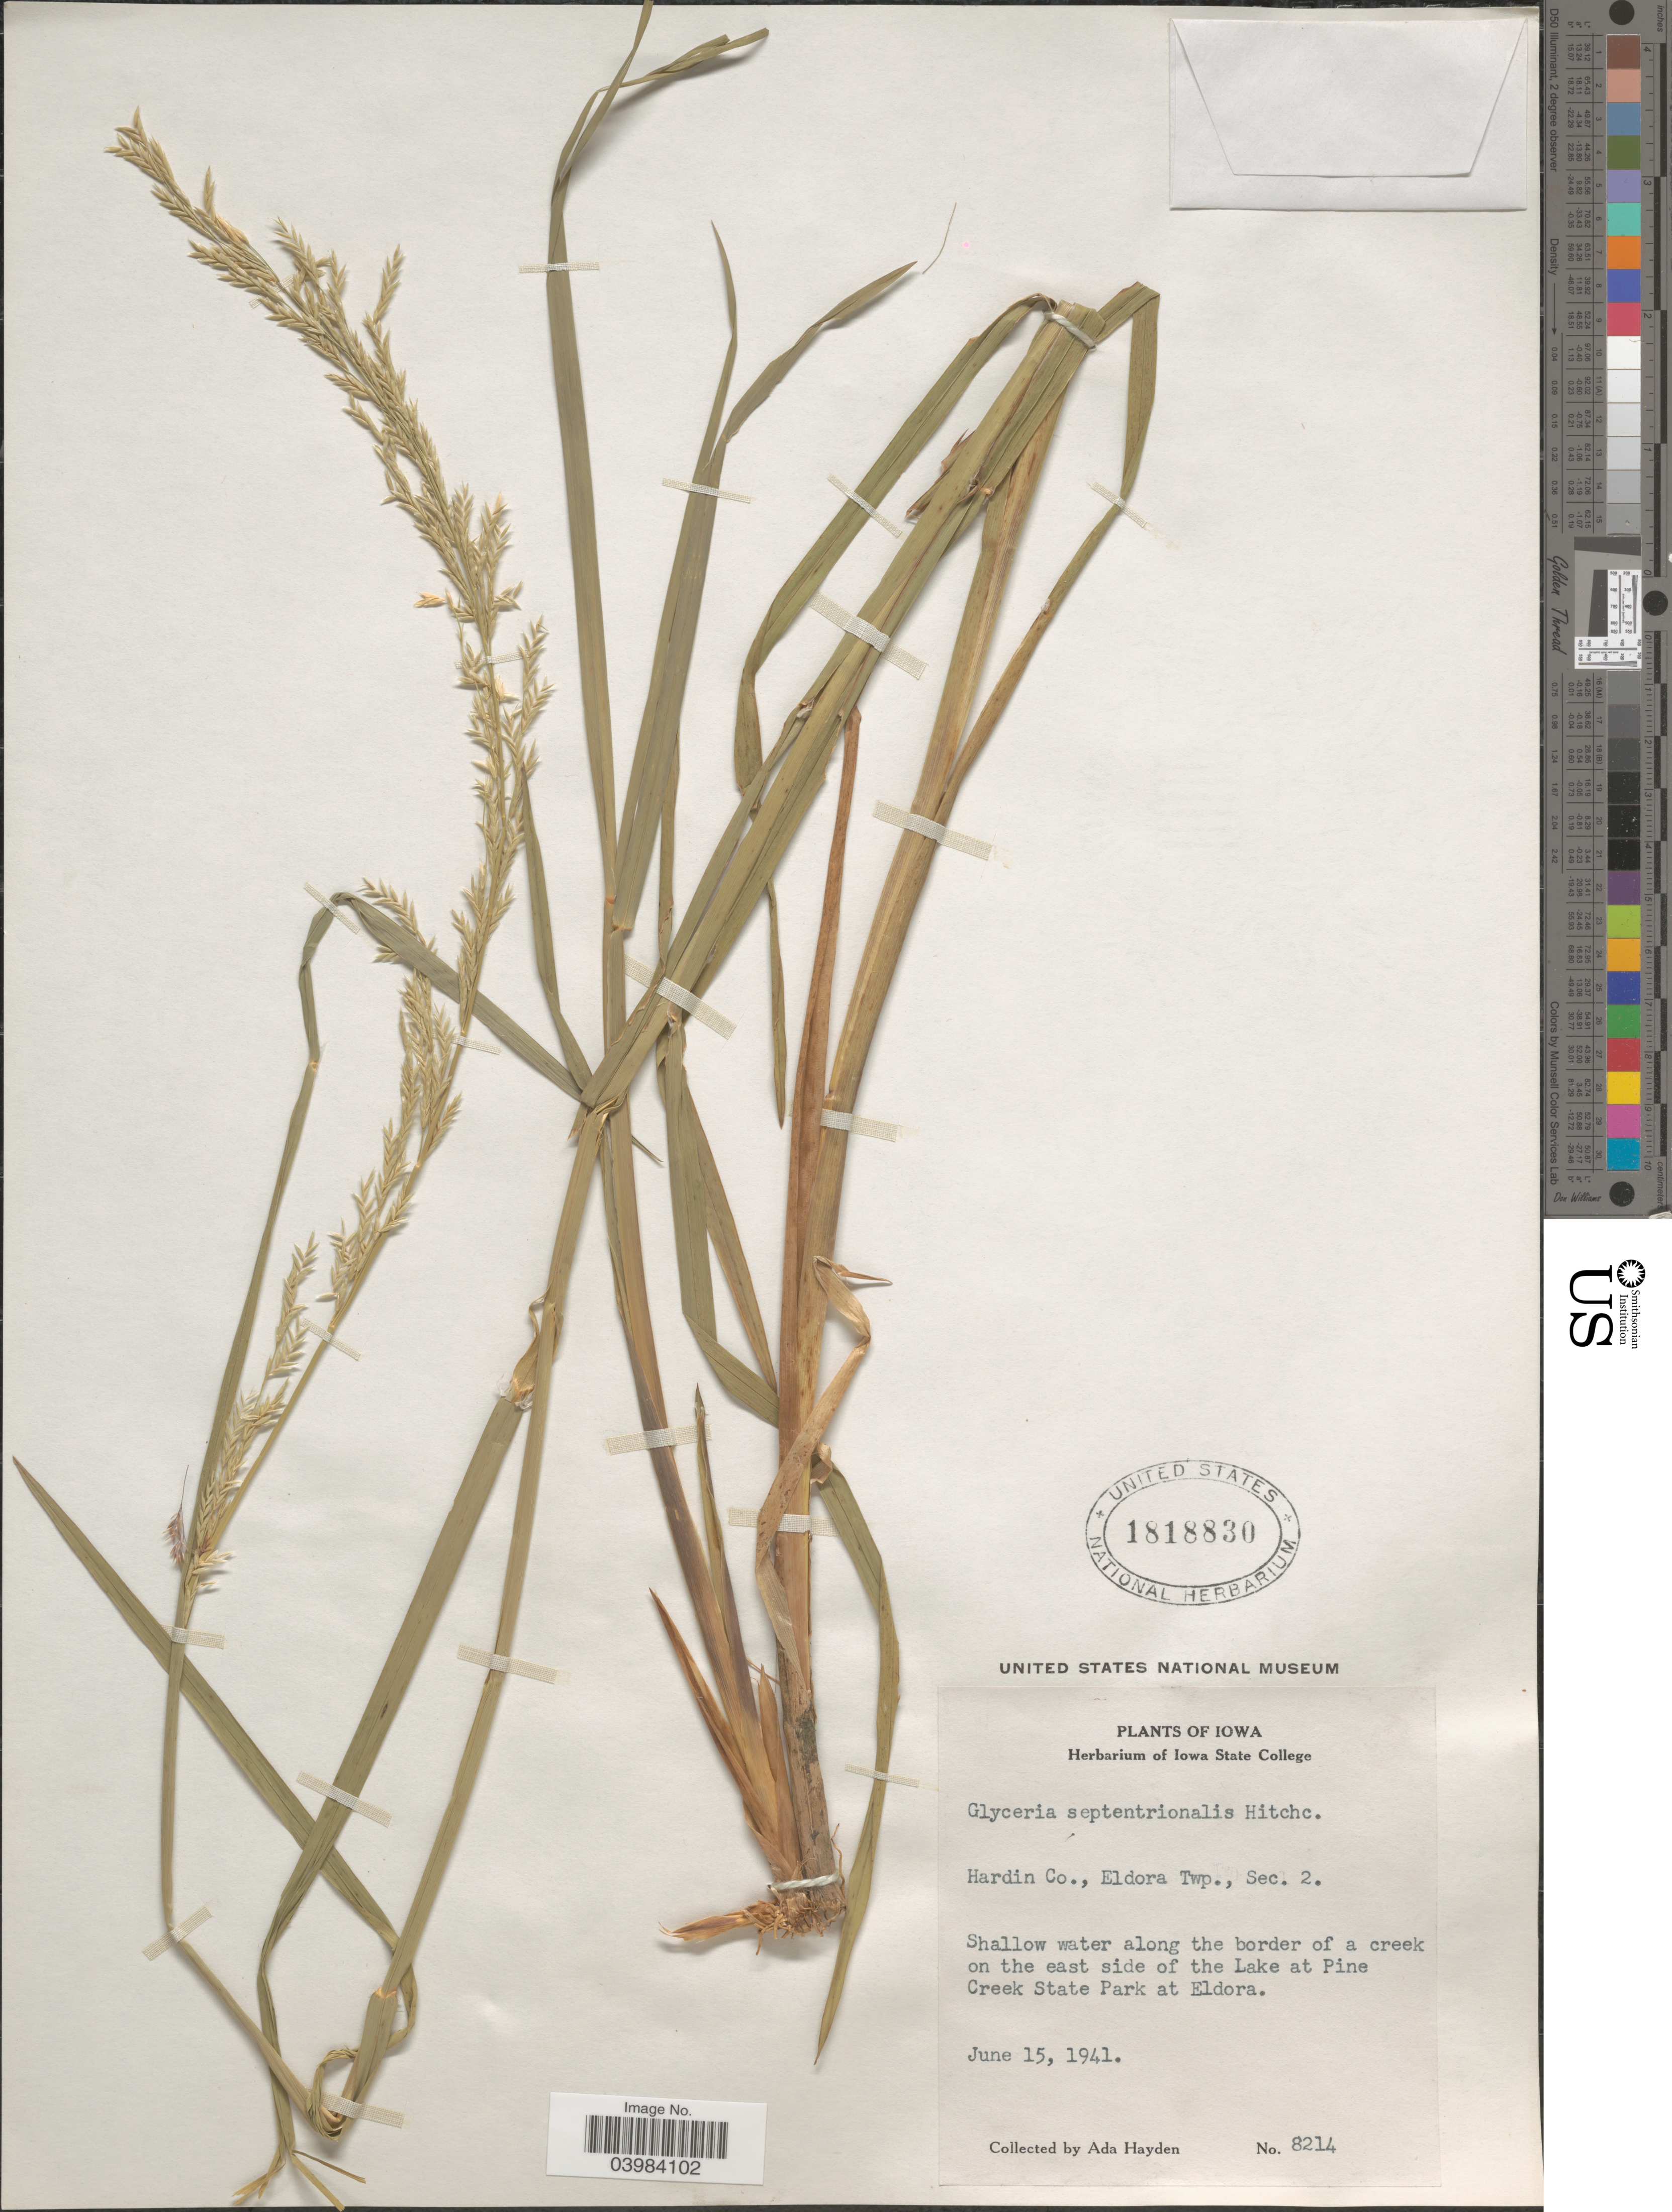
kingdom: Plantae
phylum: Tracheophyta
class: Liliopsida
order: Poales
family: Poaceae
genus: Glyceria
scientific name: Glyceria septentrionalis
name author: Hitchc.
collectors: Ada Hayden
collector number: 8214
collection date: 1941-06-15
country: United States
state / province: Iowa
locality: Hardin Co., Eldora Twp., Sec. 2. Shallow water along the border of a creek on the east side of the Lake at Pine Creek State Park at Eldora.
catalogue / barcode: US 1818830